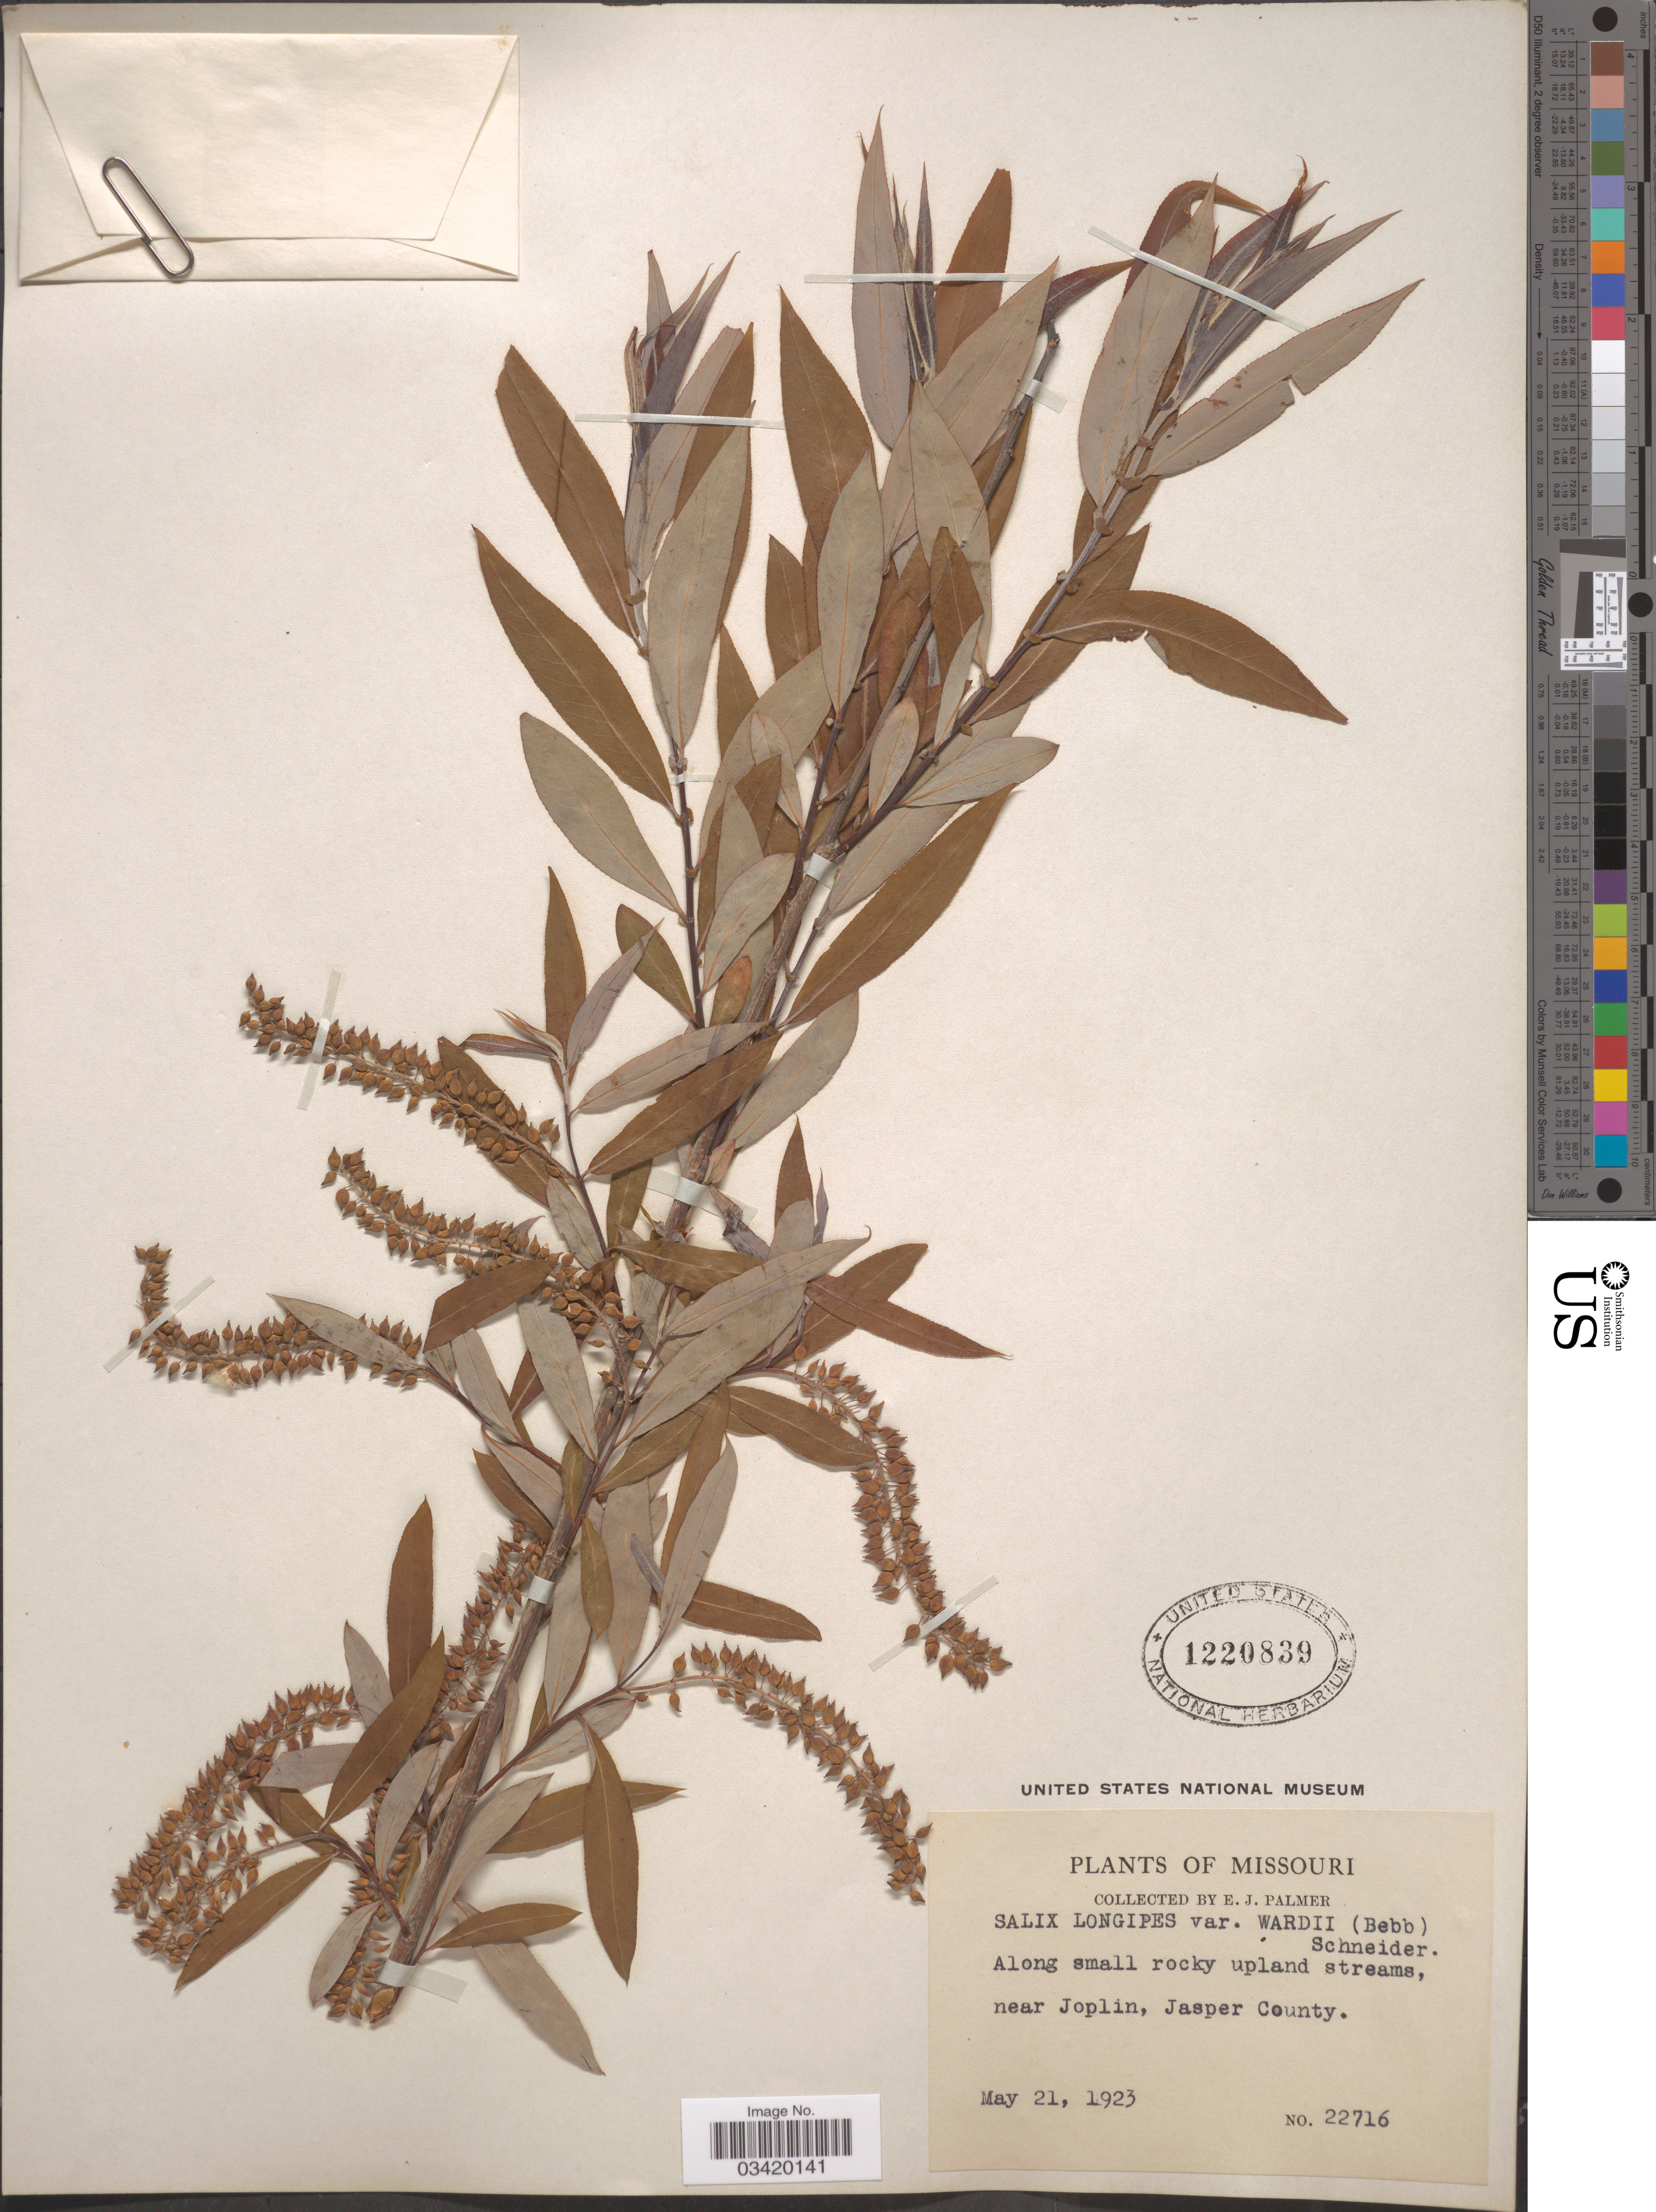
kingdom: Plantae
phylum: Tracheophyta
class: Magnoliopsida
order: Malpighiales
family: Salicaceae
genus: Salix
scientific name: Salix caroliniana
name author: Michx.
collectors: E. J. Palmer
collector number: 22716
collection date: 1923-05-21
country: United States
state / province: Missouri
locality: Along small rocky upland streams, near Joplin, Jasper County.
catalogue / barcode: US 1220839